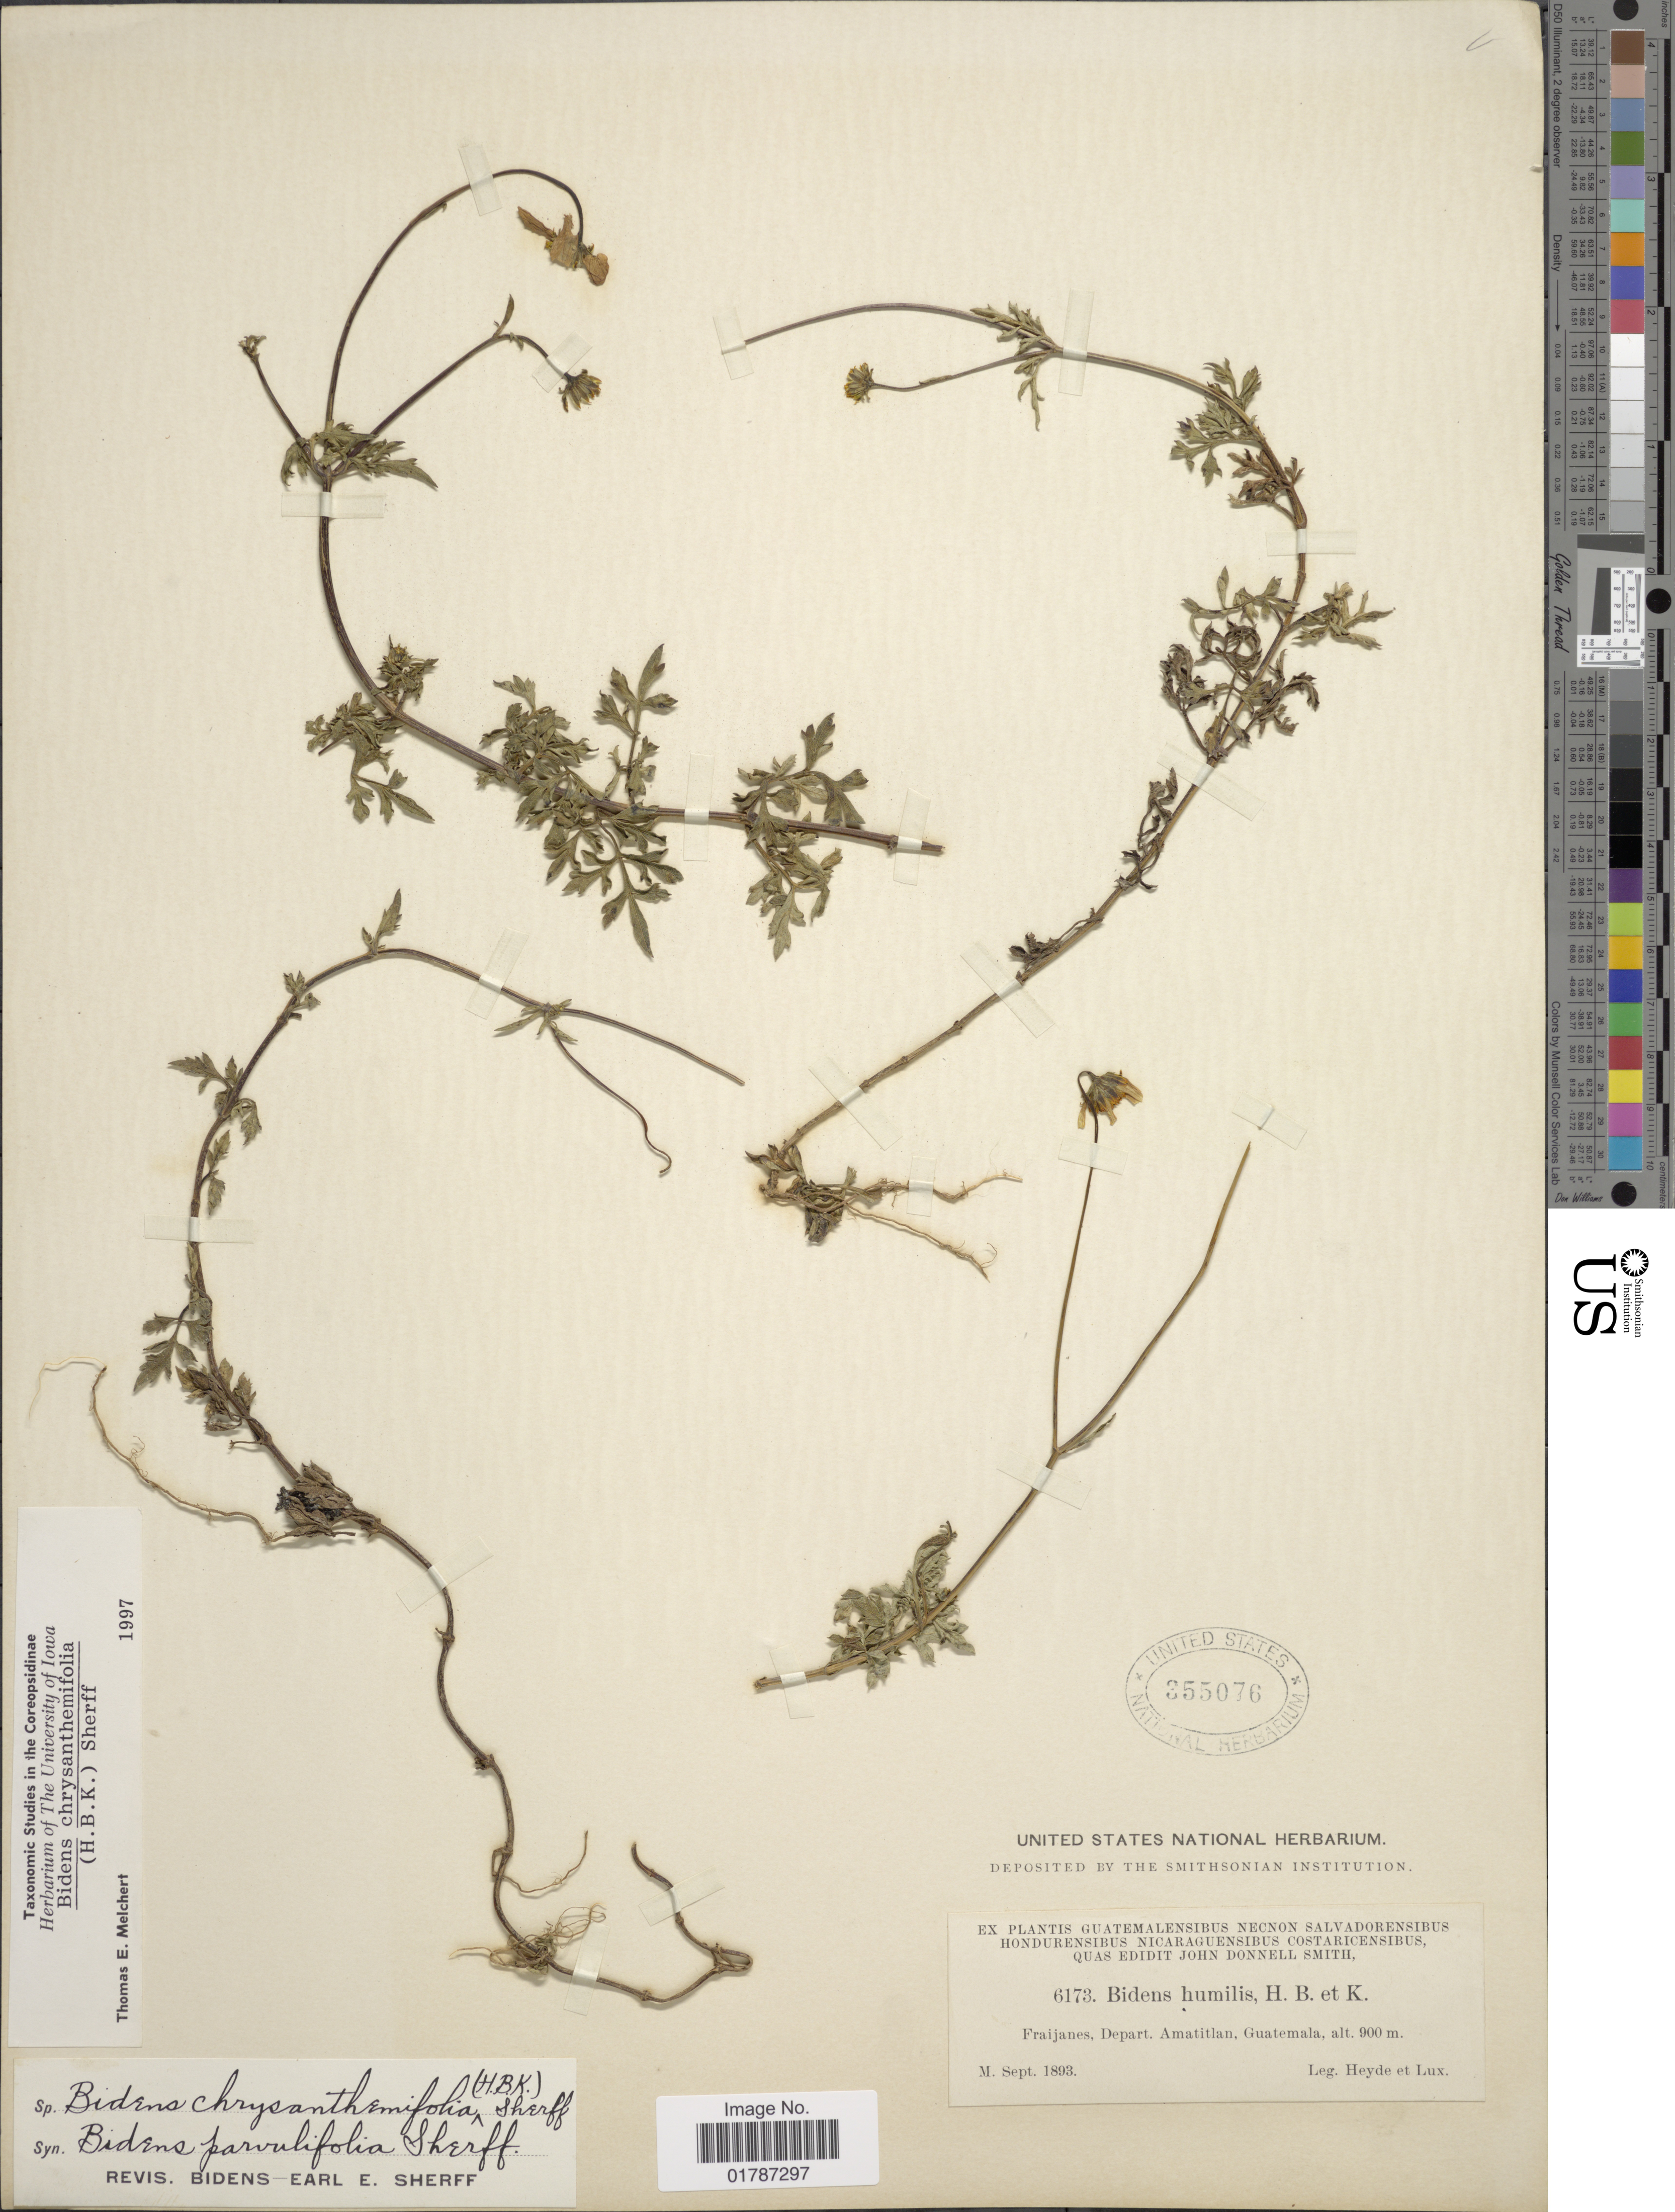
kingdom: Plantae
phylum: Tracheophyta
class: Magnoliopsida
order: Asterales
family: Asteraceae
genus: Bidens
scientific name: Bidens chrysanthemifolia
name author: (Kunth) Sherff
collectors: Heyde & Lux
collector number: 6173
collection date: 1893-09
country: Guatemala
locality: Fraijanes, Depart., Amatitlan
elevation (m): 900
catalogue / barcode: US 355076